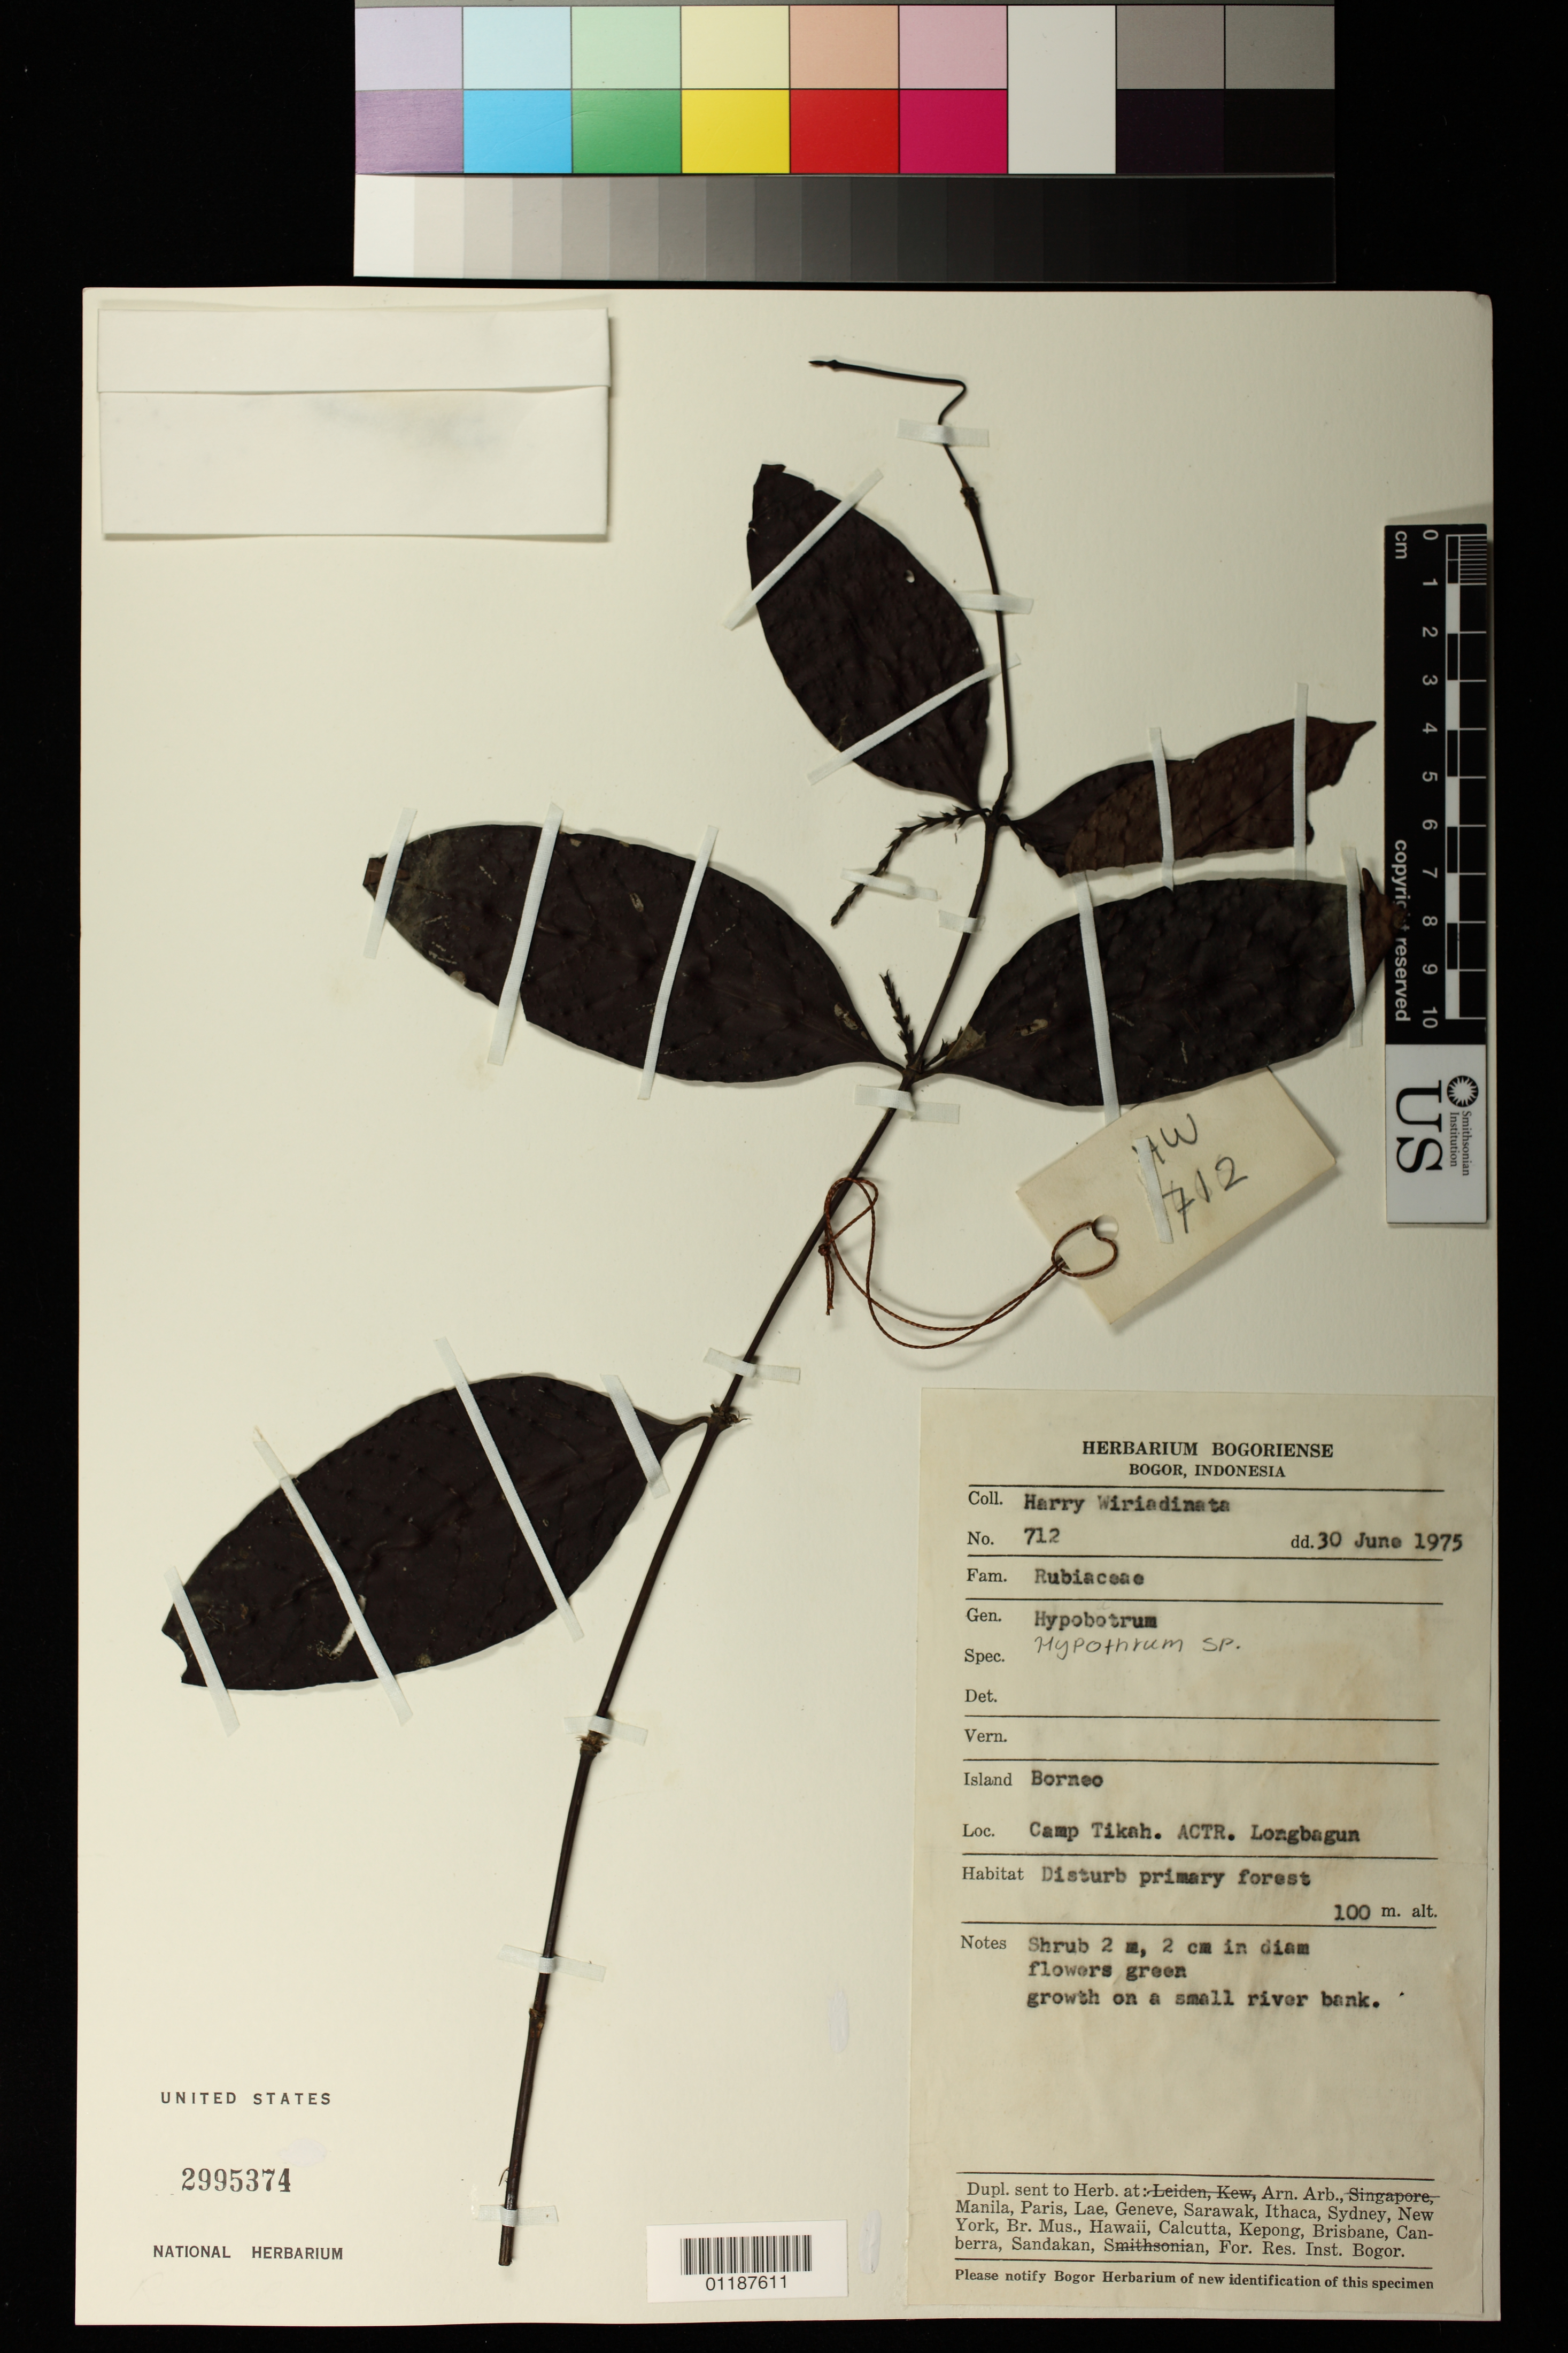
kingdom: Plantae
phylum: Tracheophyta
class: Magnoliopsida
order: Gentianales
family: Rubiaceae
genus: Hypobathrum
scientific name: Hypobathrum sp.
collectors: H. Wiriadinata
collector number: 712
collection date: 1975-06-30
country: Indonesia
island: Borneo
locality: Bogor, Camp Tikah, ACTR, Longbagun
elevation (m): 100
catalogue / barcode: US 2995374